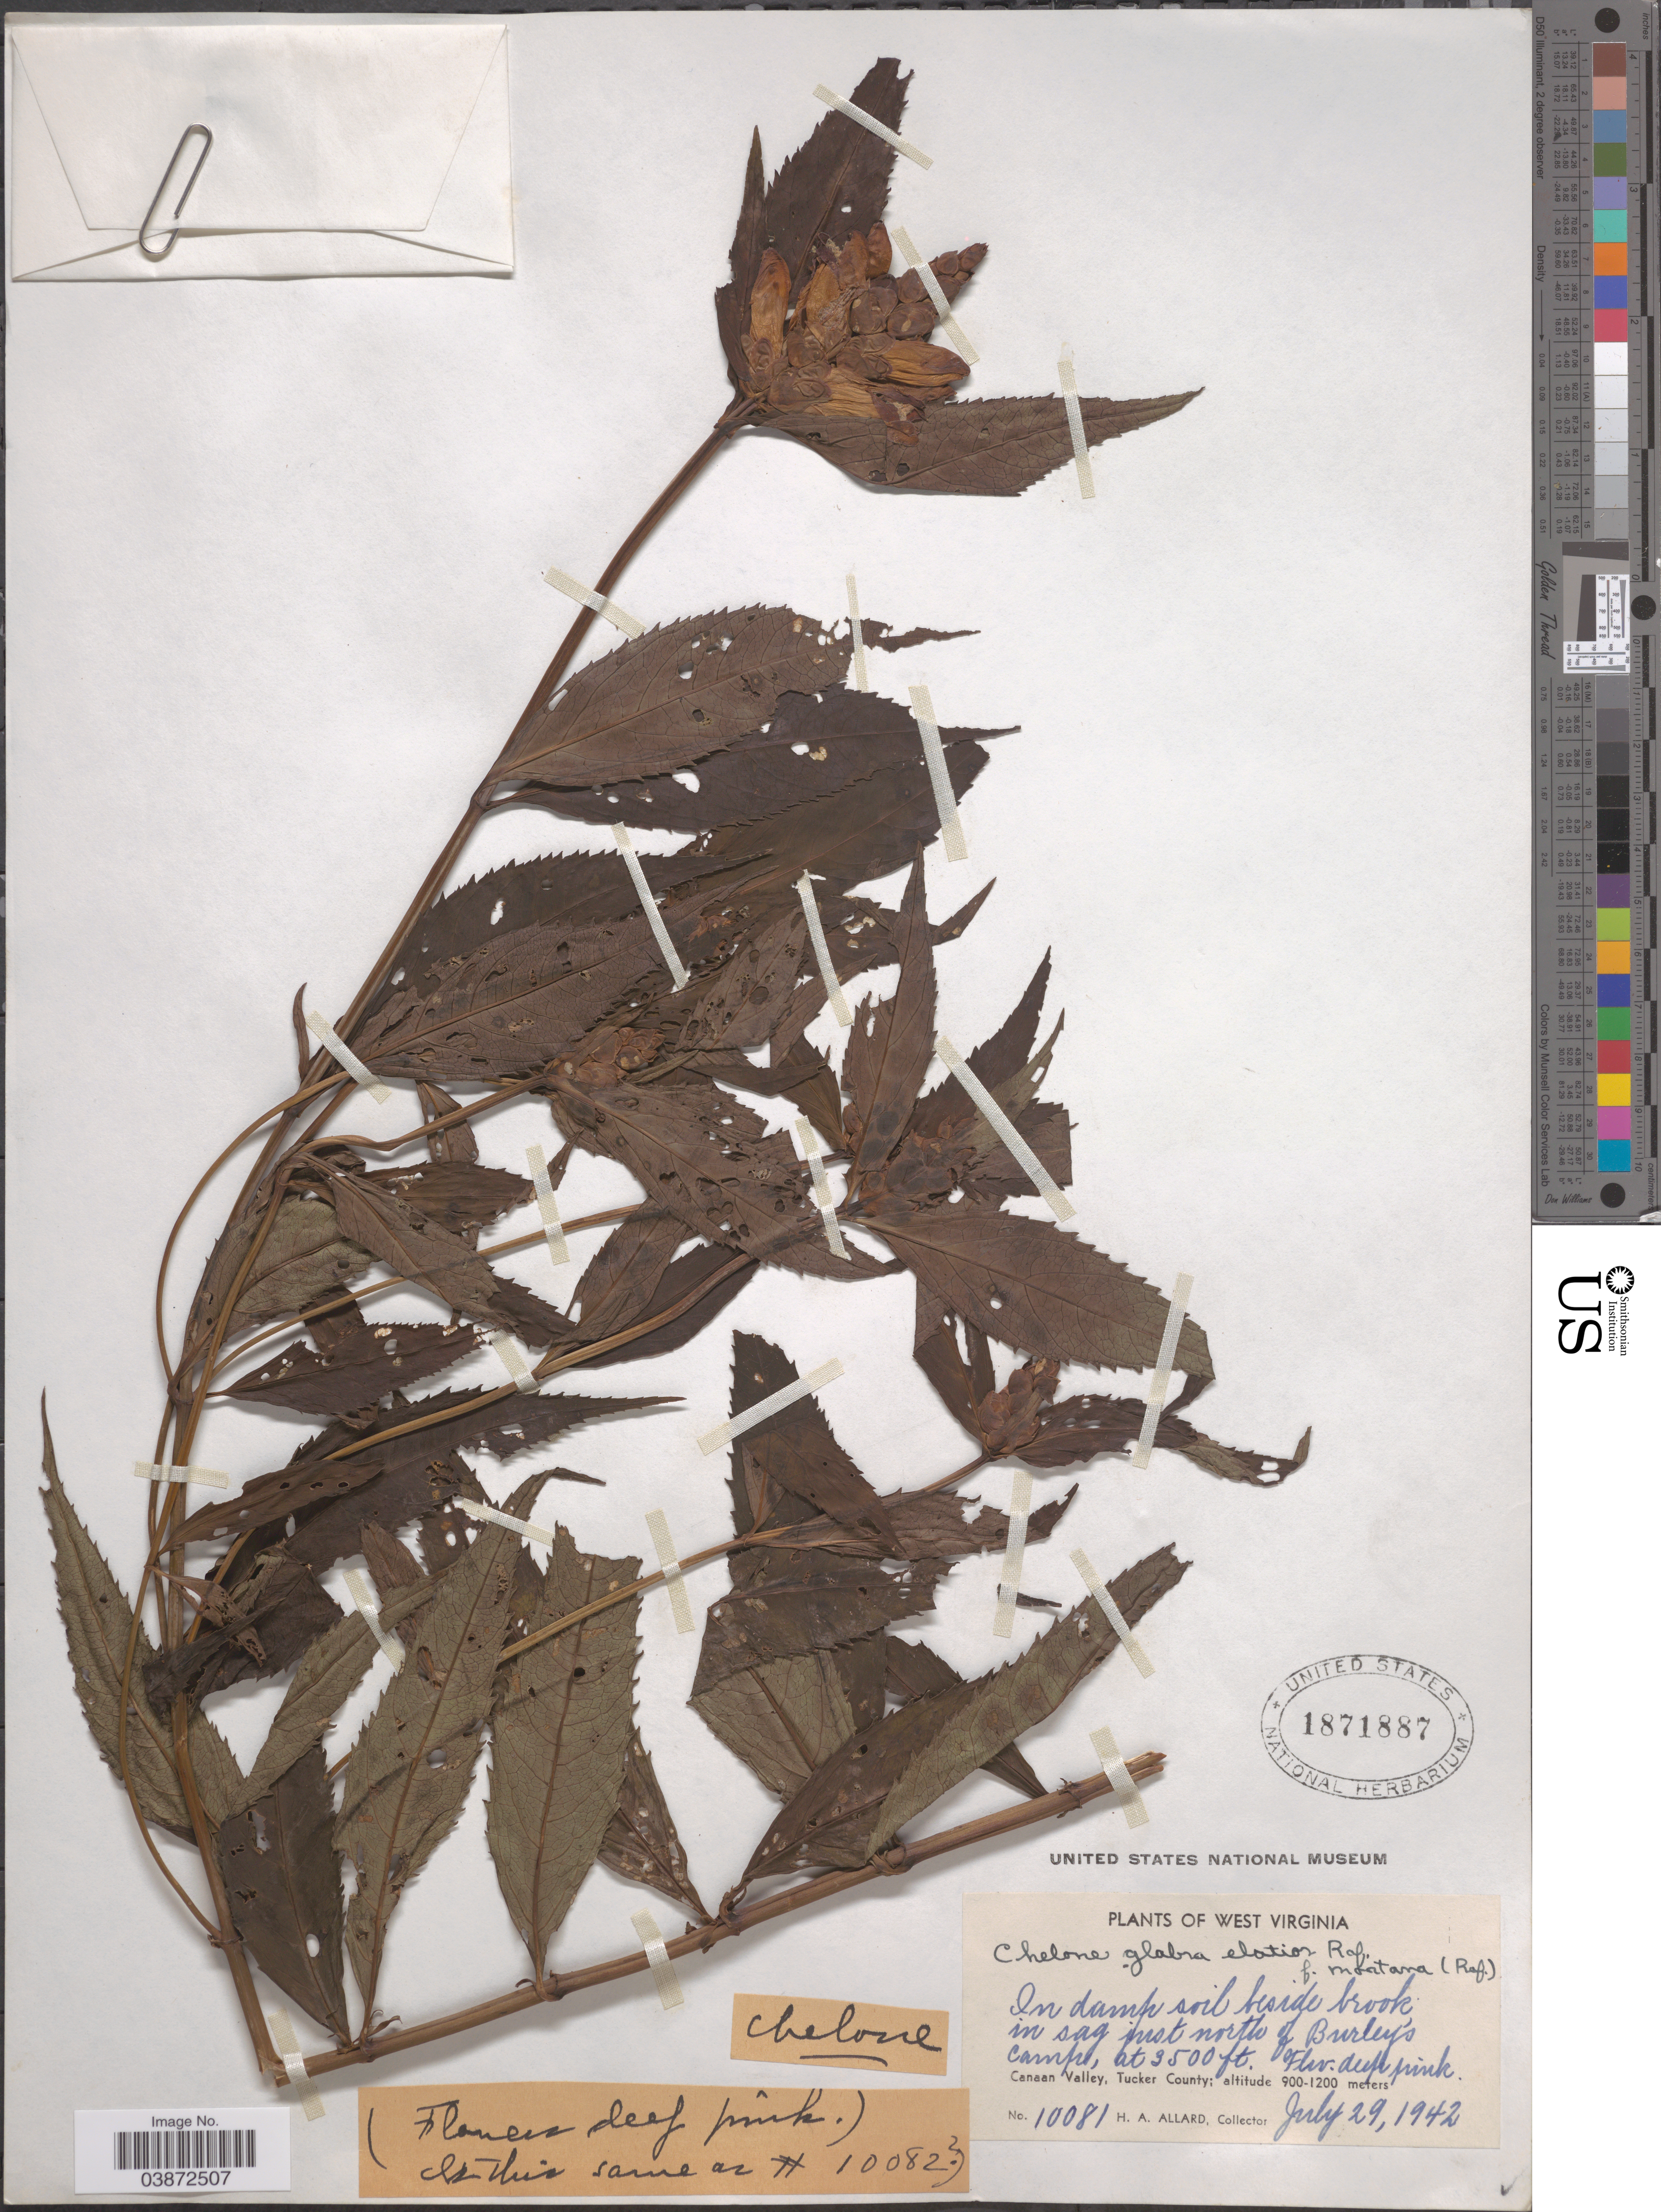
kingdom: Plantae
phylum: Tracheophyta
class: Magnoliopsida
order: Lamiales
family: Plantaginaceae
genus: Chelone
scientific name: Chelone glabra var. elatior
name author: Raf.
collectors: H. A. Allard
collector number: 10081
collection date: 1942-07-29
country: United States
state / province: West Virginia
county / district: Tucker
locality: In sag just north of Burley's Camp. Canaan Valley, Tucker County.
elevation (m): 1067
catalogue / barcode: US 1871887